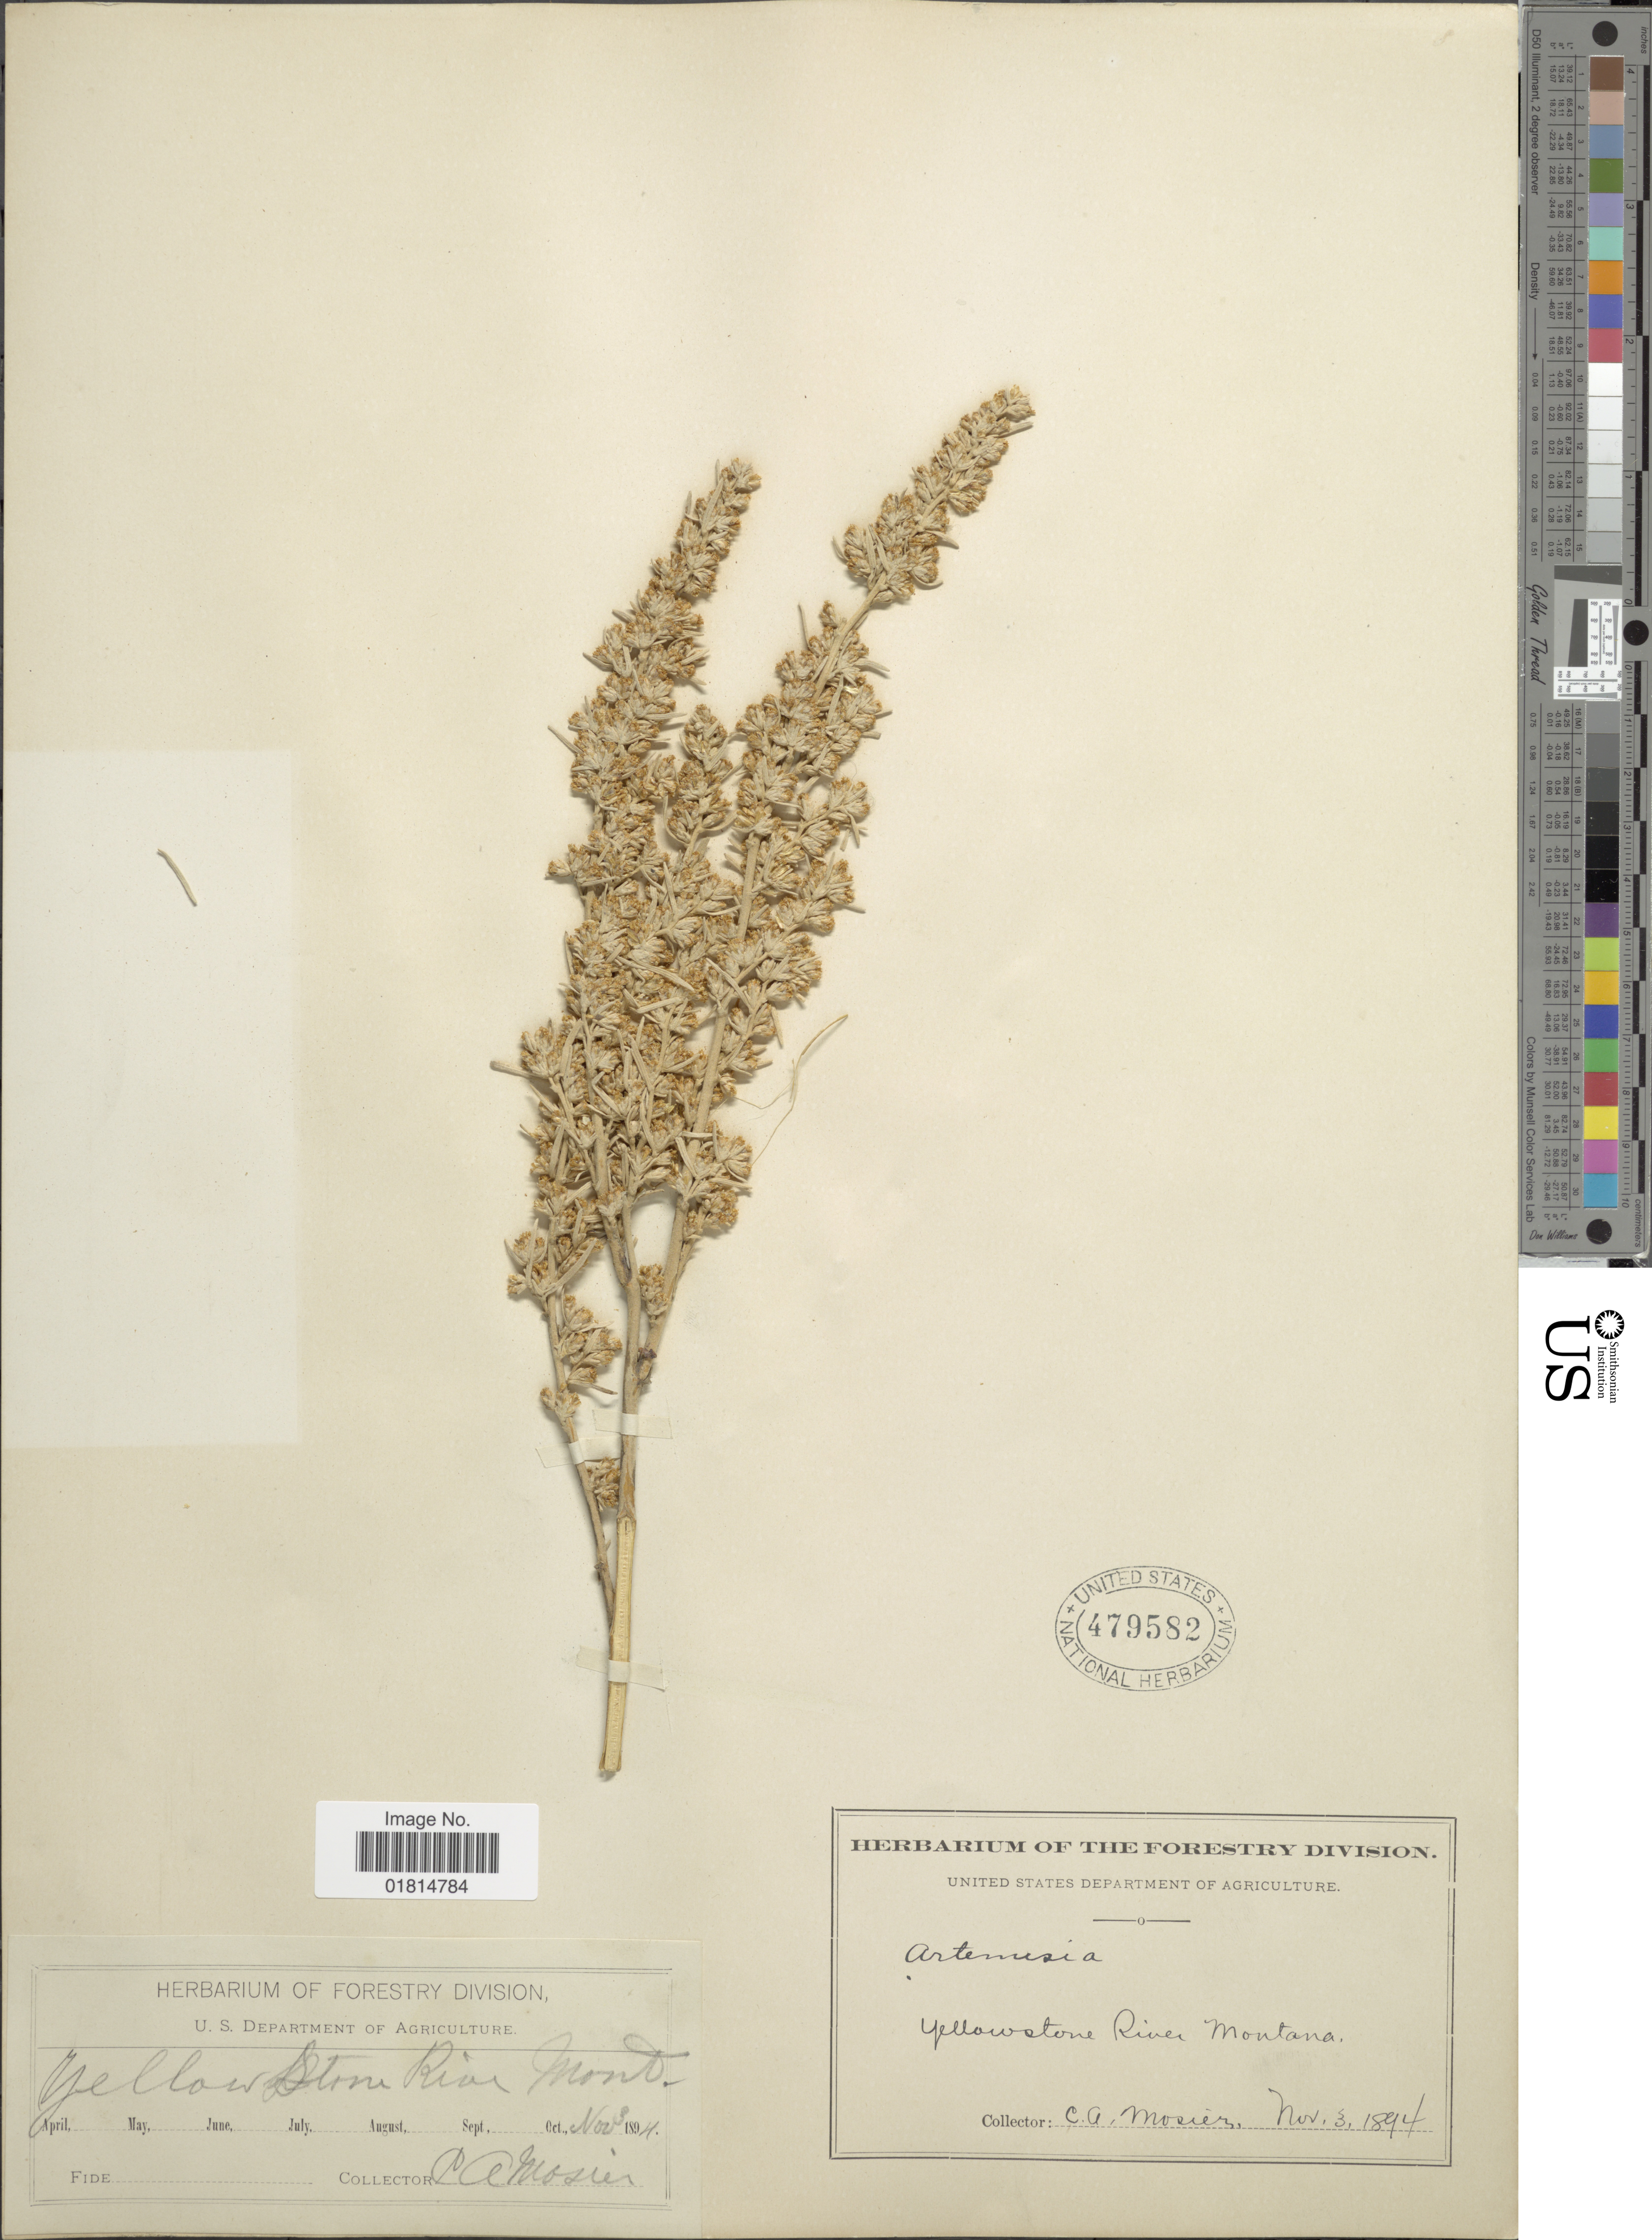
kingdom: Plantae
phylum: Tracheophyta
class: Magnoliopsida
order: Asterales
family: Asteraceae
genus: Artemisia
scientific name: Artemisia cana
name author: Pursh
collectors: C. A. Mosier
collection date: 1894-11-03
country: United States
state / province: Montana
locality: Yellowstone River Montana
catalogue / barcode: US 479582